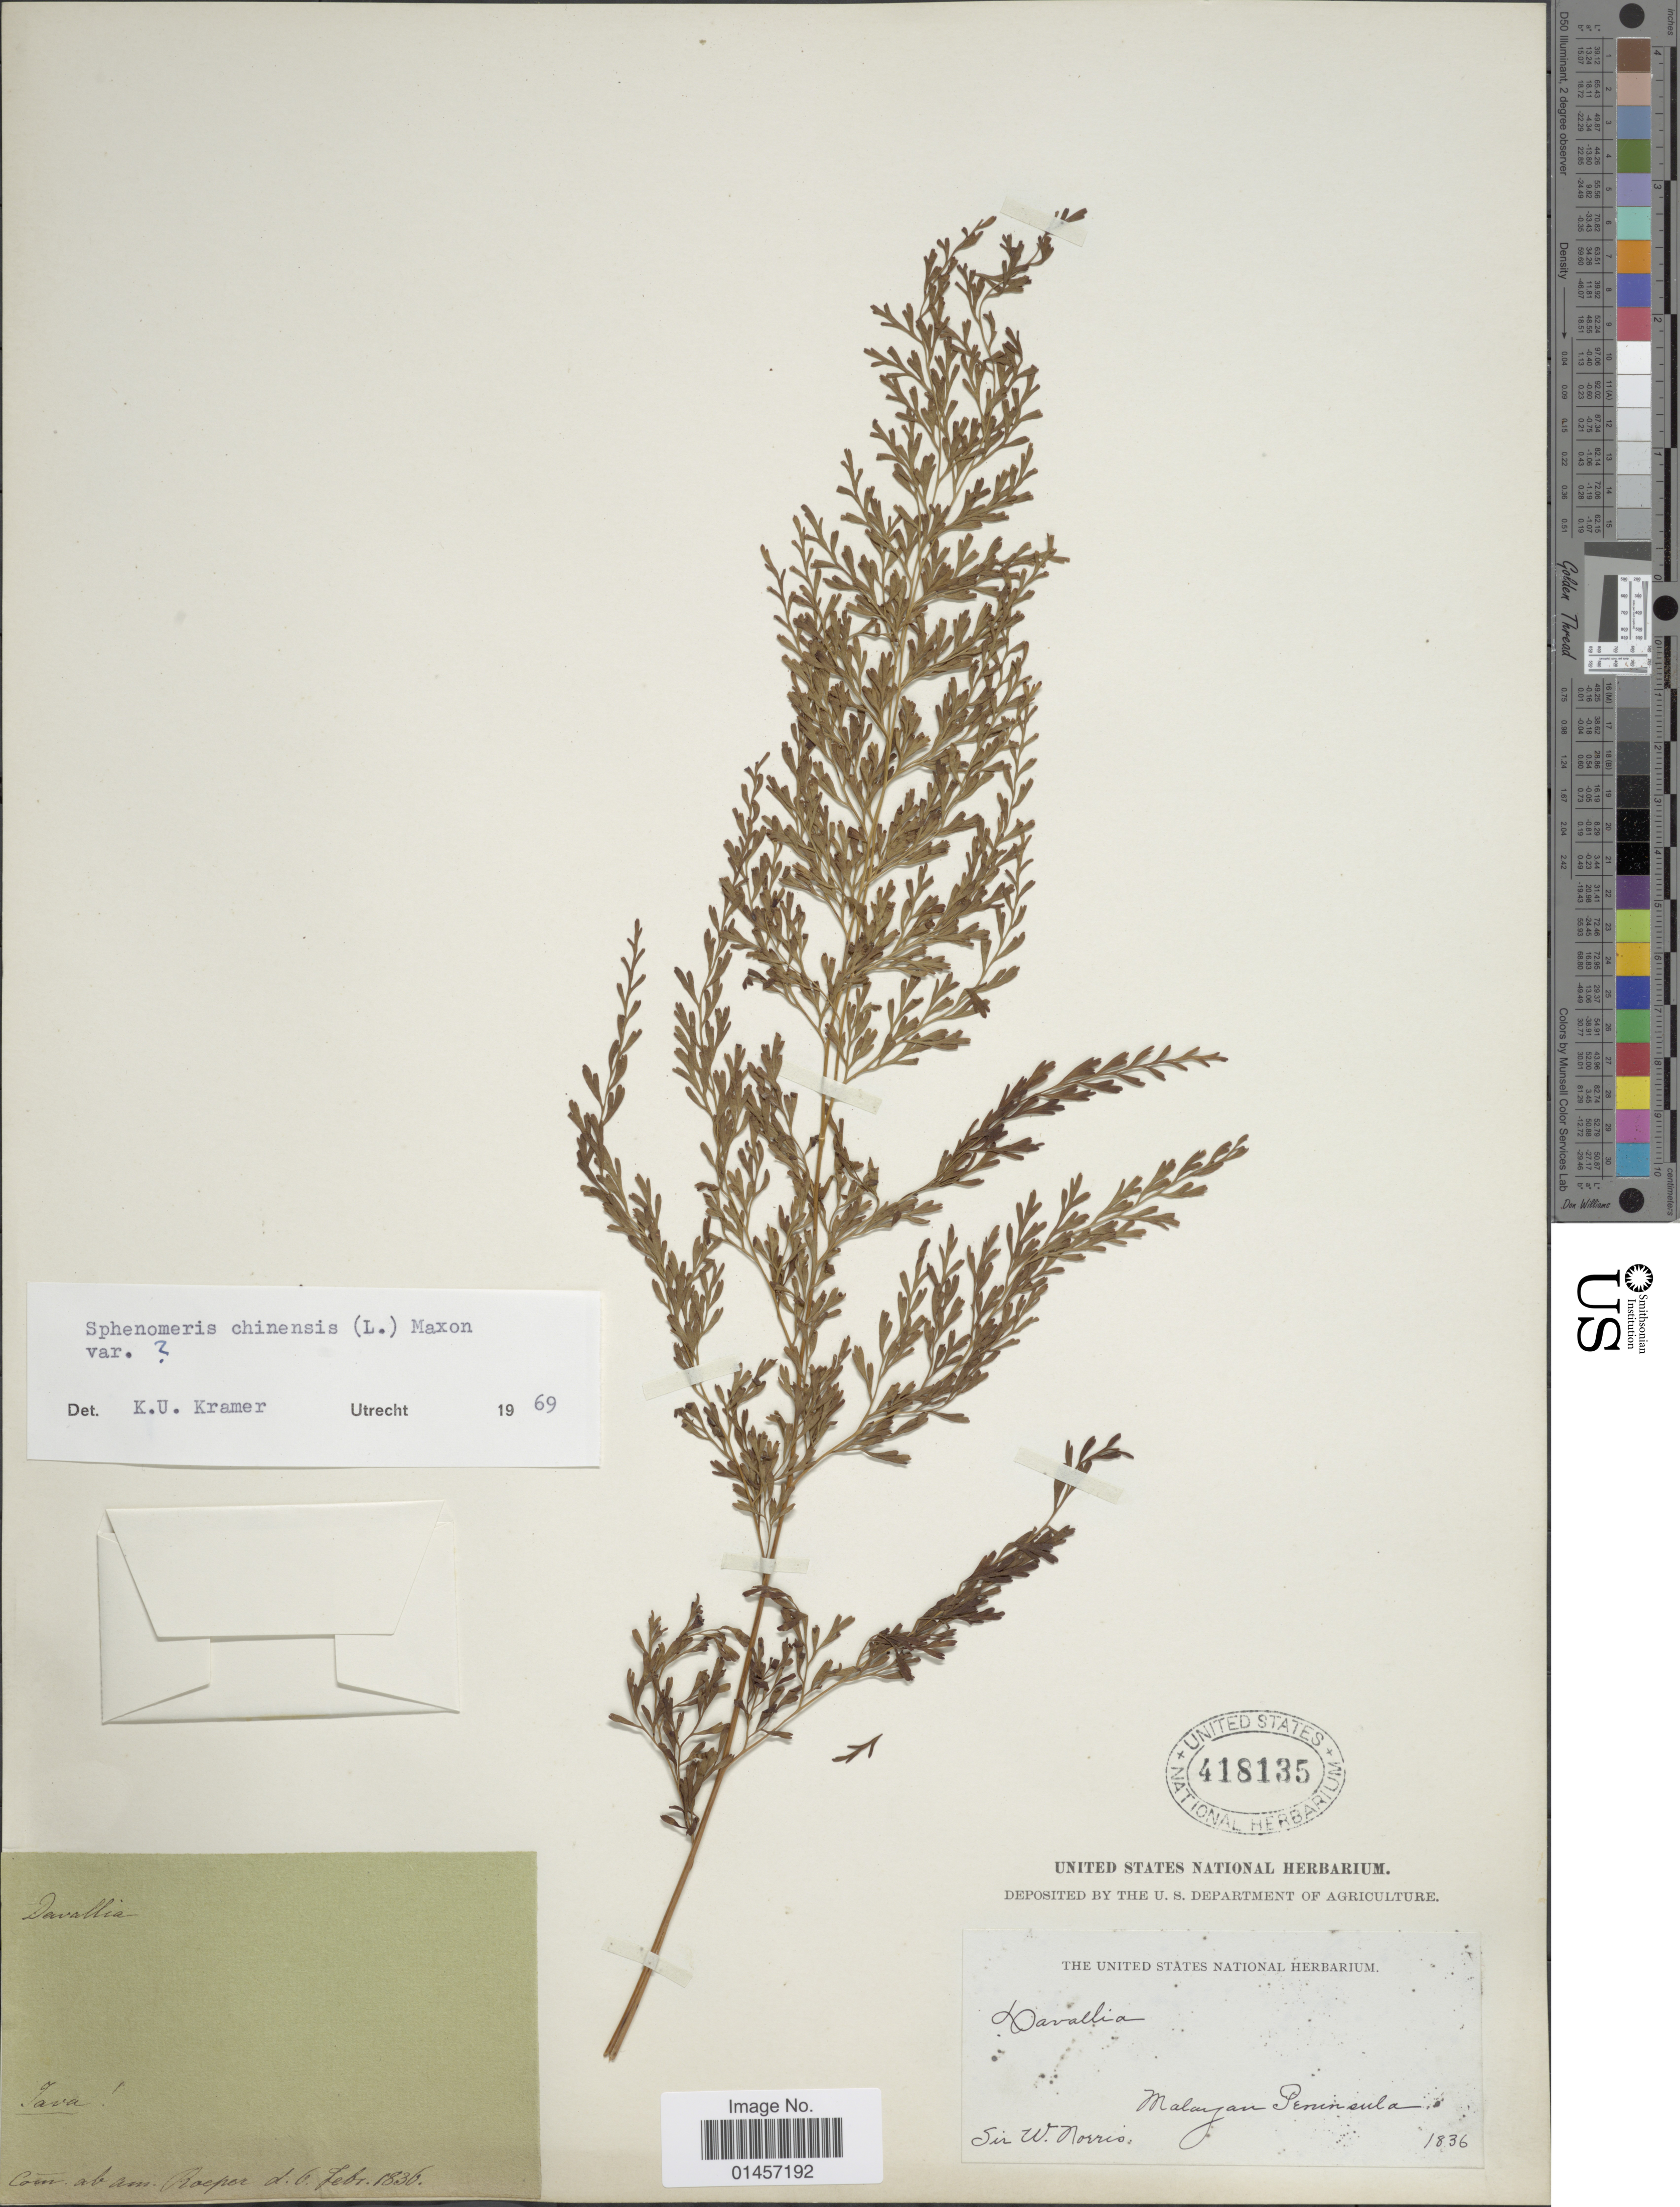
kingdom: Plantae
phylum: Tracheophyta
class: Polypodiopsida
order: Polypodiales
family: Lindsaeaceae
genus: Sphenomeris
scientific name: Sphenomeris chinensis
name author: (L.) Maxon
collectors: W. Norris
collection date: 1836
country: Malaysia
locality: Malayan Peninsula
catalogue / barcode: US 418135